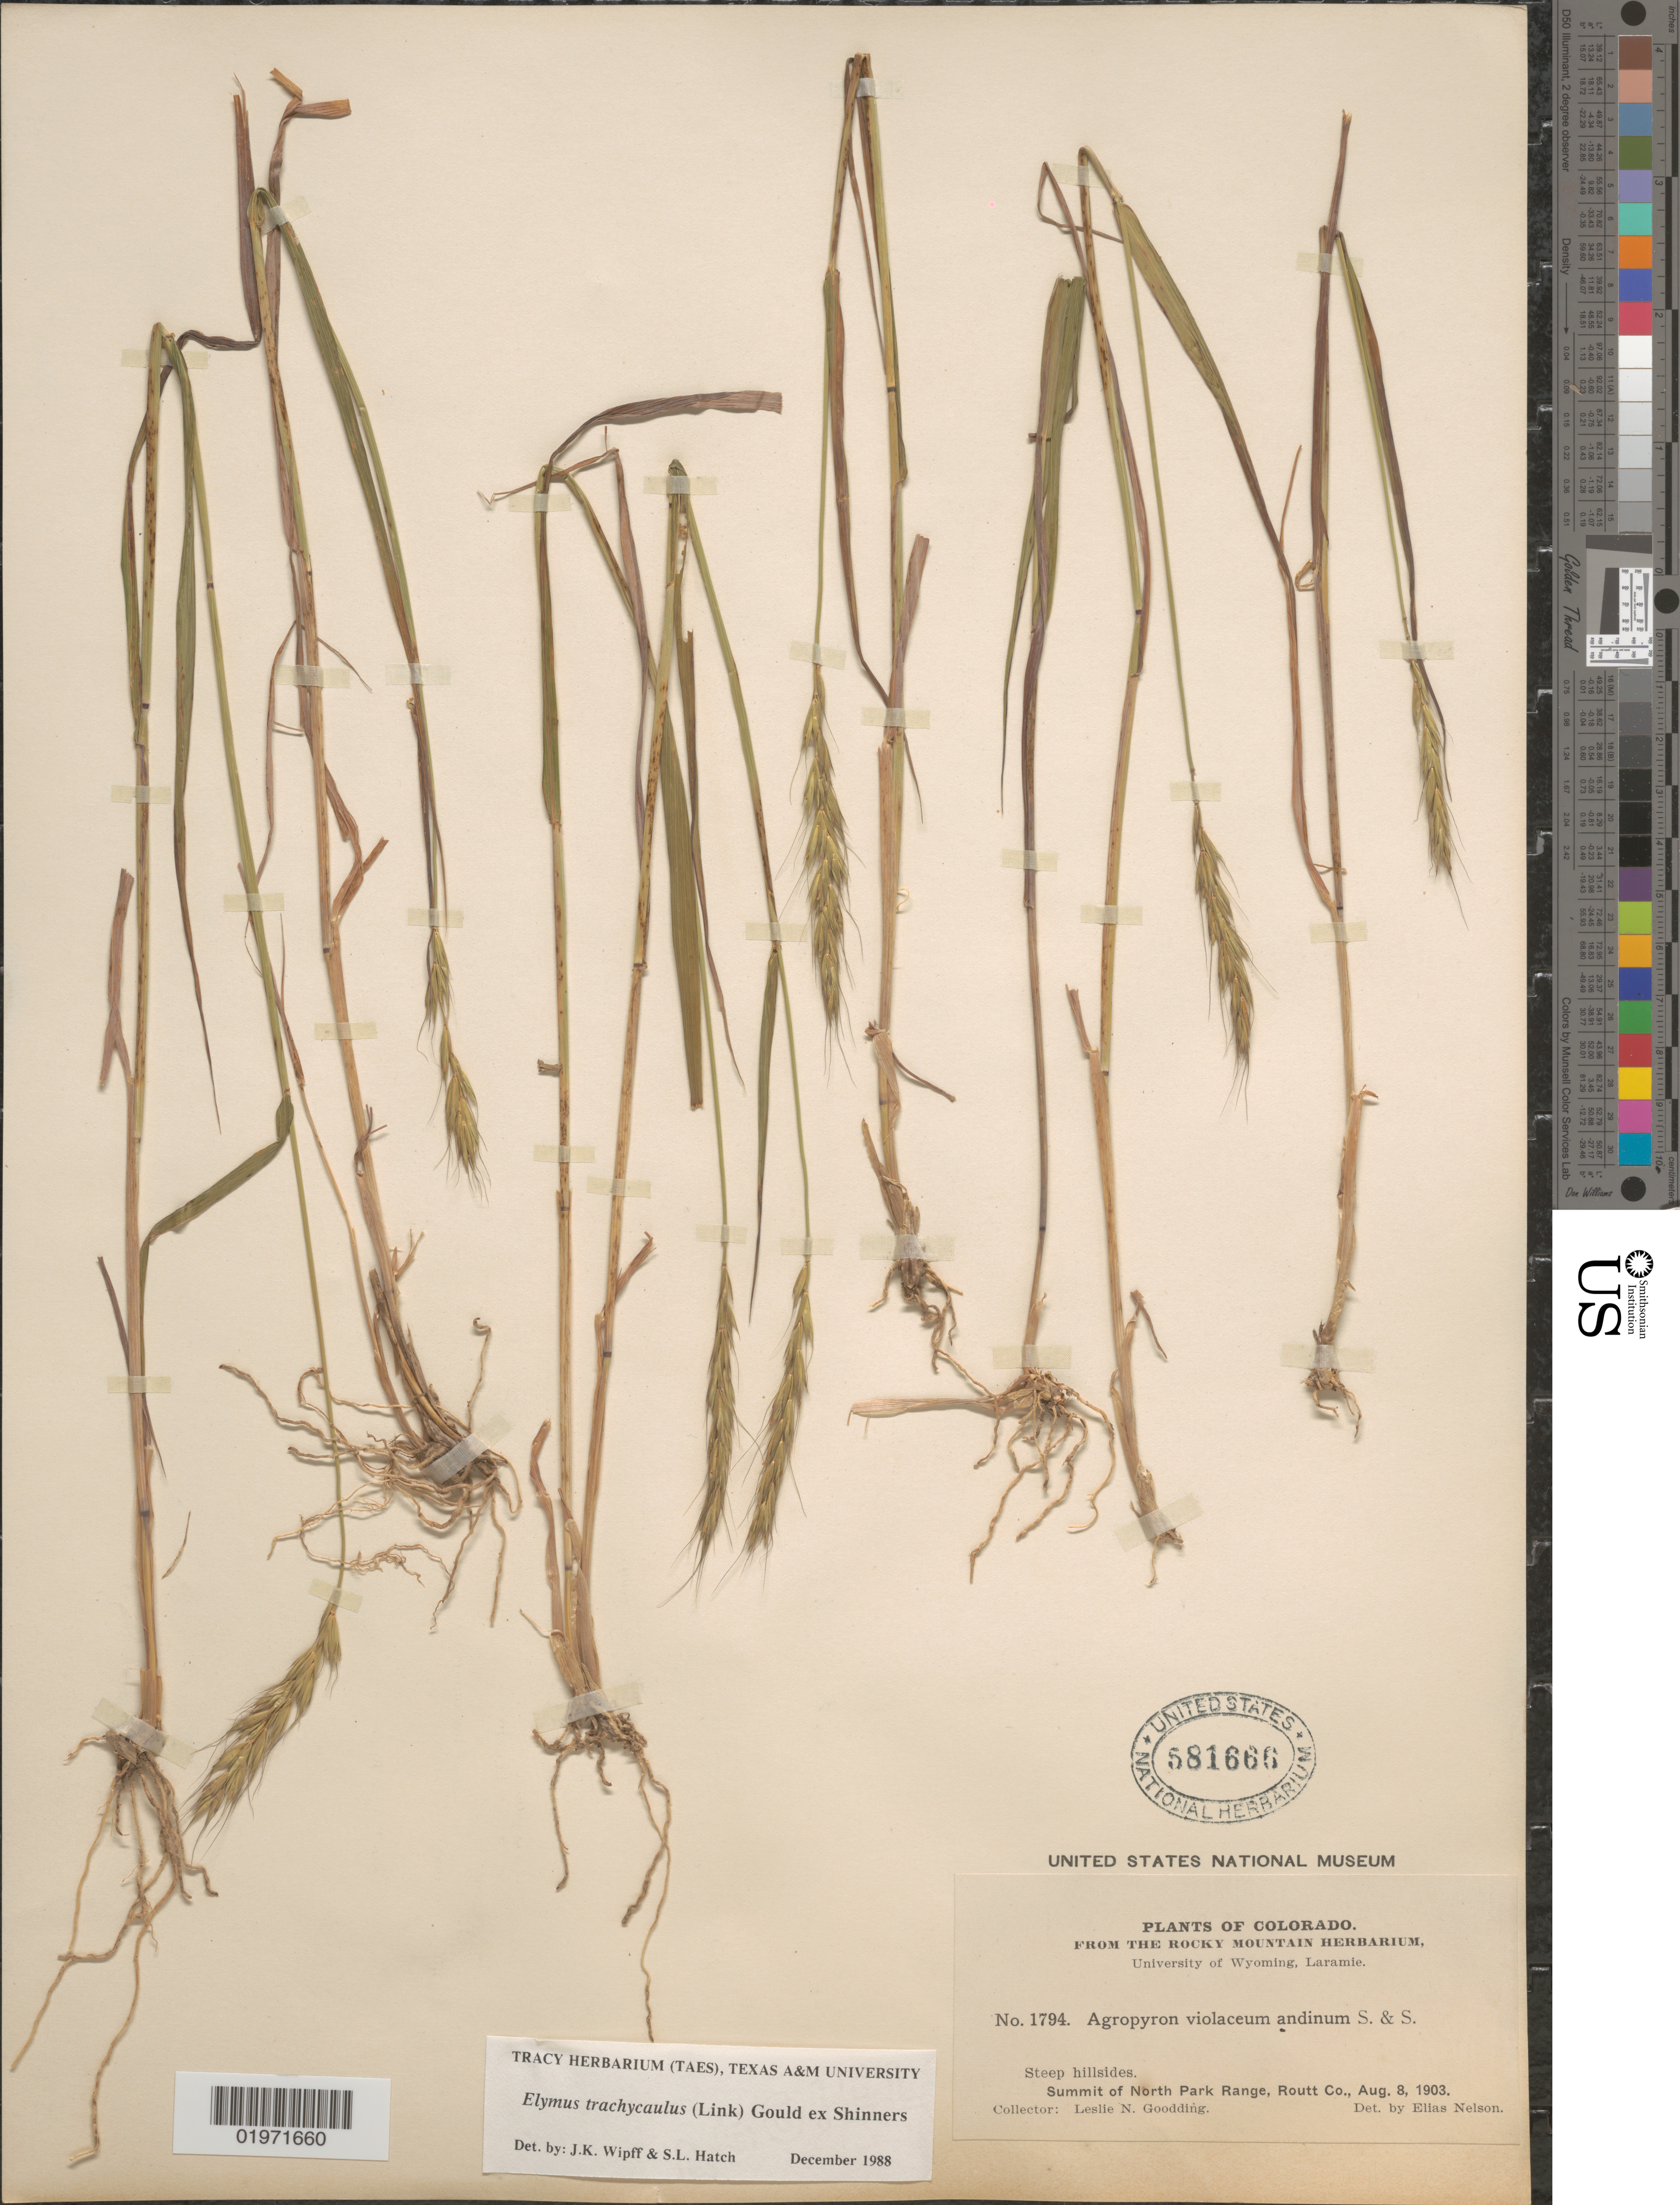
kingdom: Plantae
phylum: Tracheophyta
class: Liliopsida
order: Poales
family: Poaceae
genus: Elymus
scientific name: Elymus trachycaulus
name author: (Link) Gould ex Shinners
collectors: L. N. Goodding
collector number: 1794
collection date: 1903-08-08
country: United States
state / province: Colorado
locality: Steep hillsides. Summit of North Park Range, Routt Co.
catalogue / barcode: US 581666